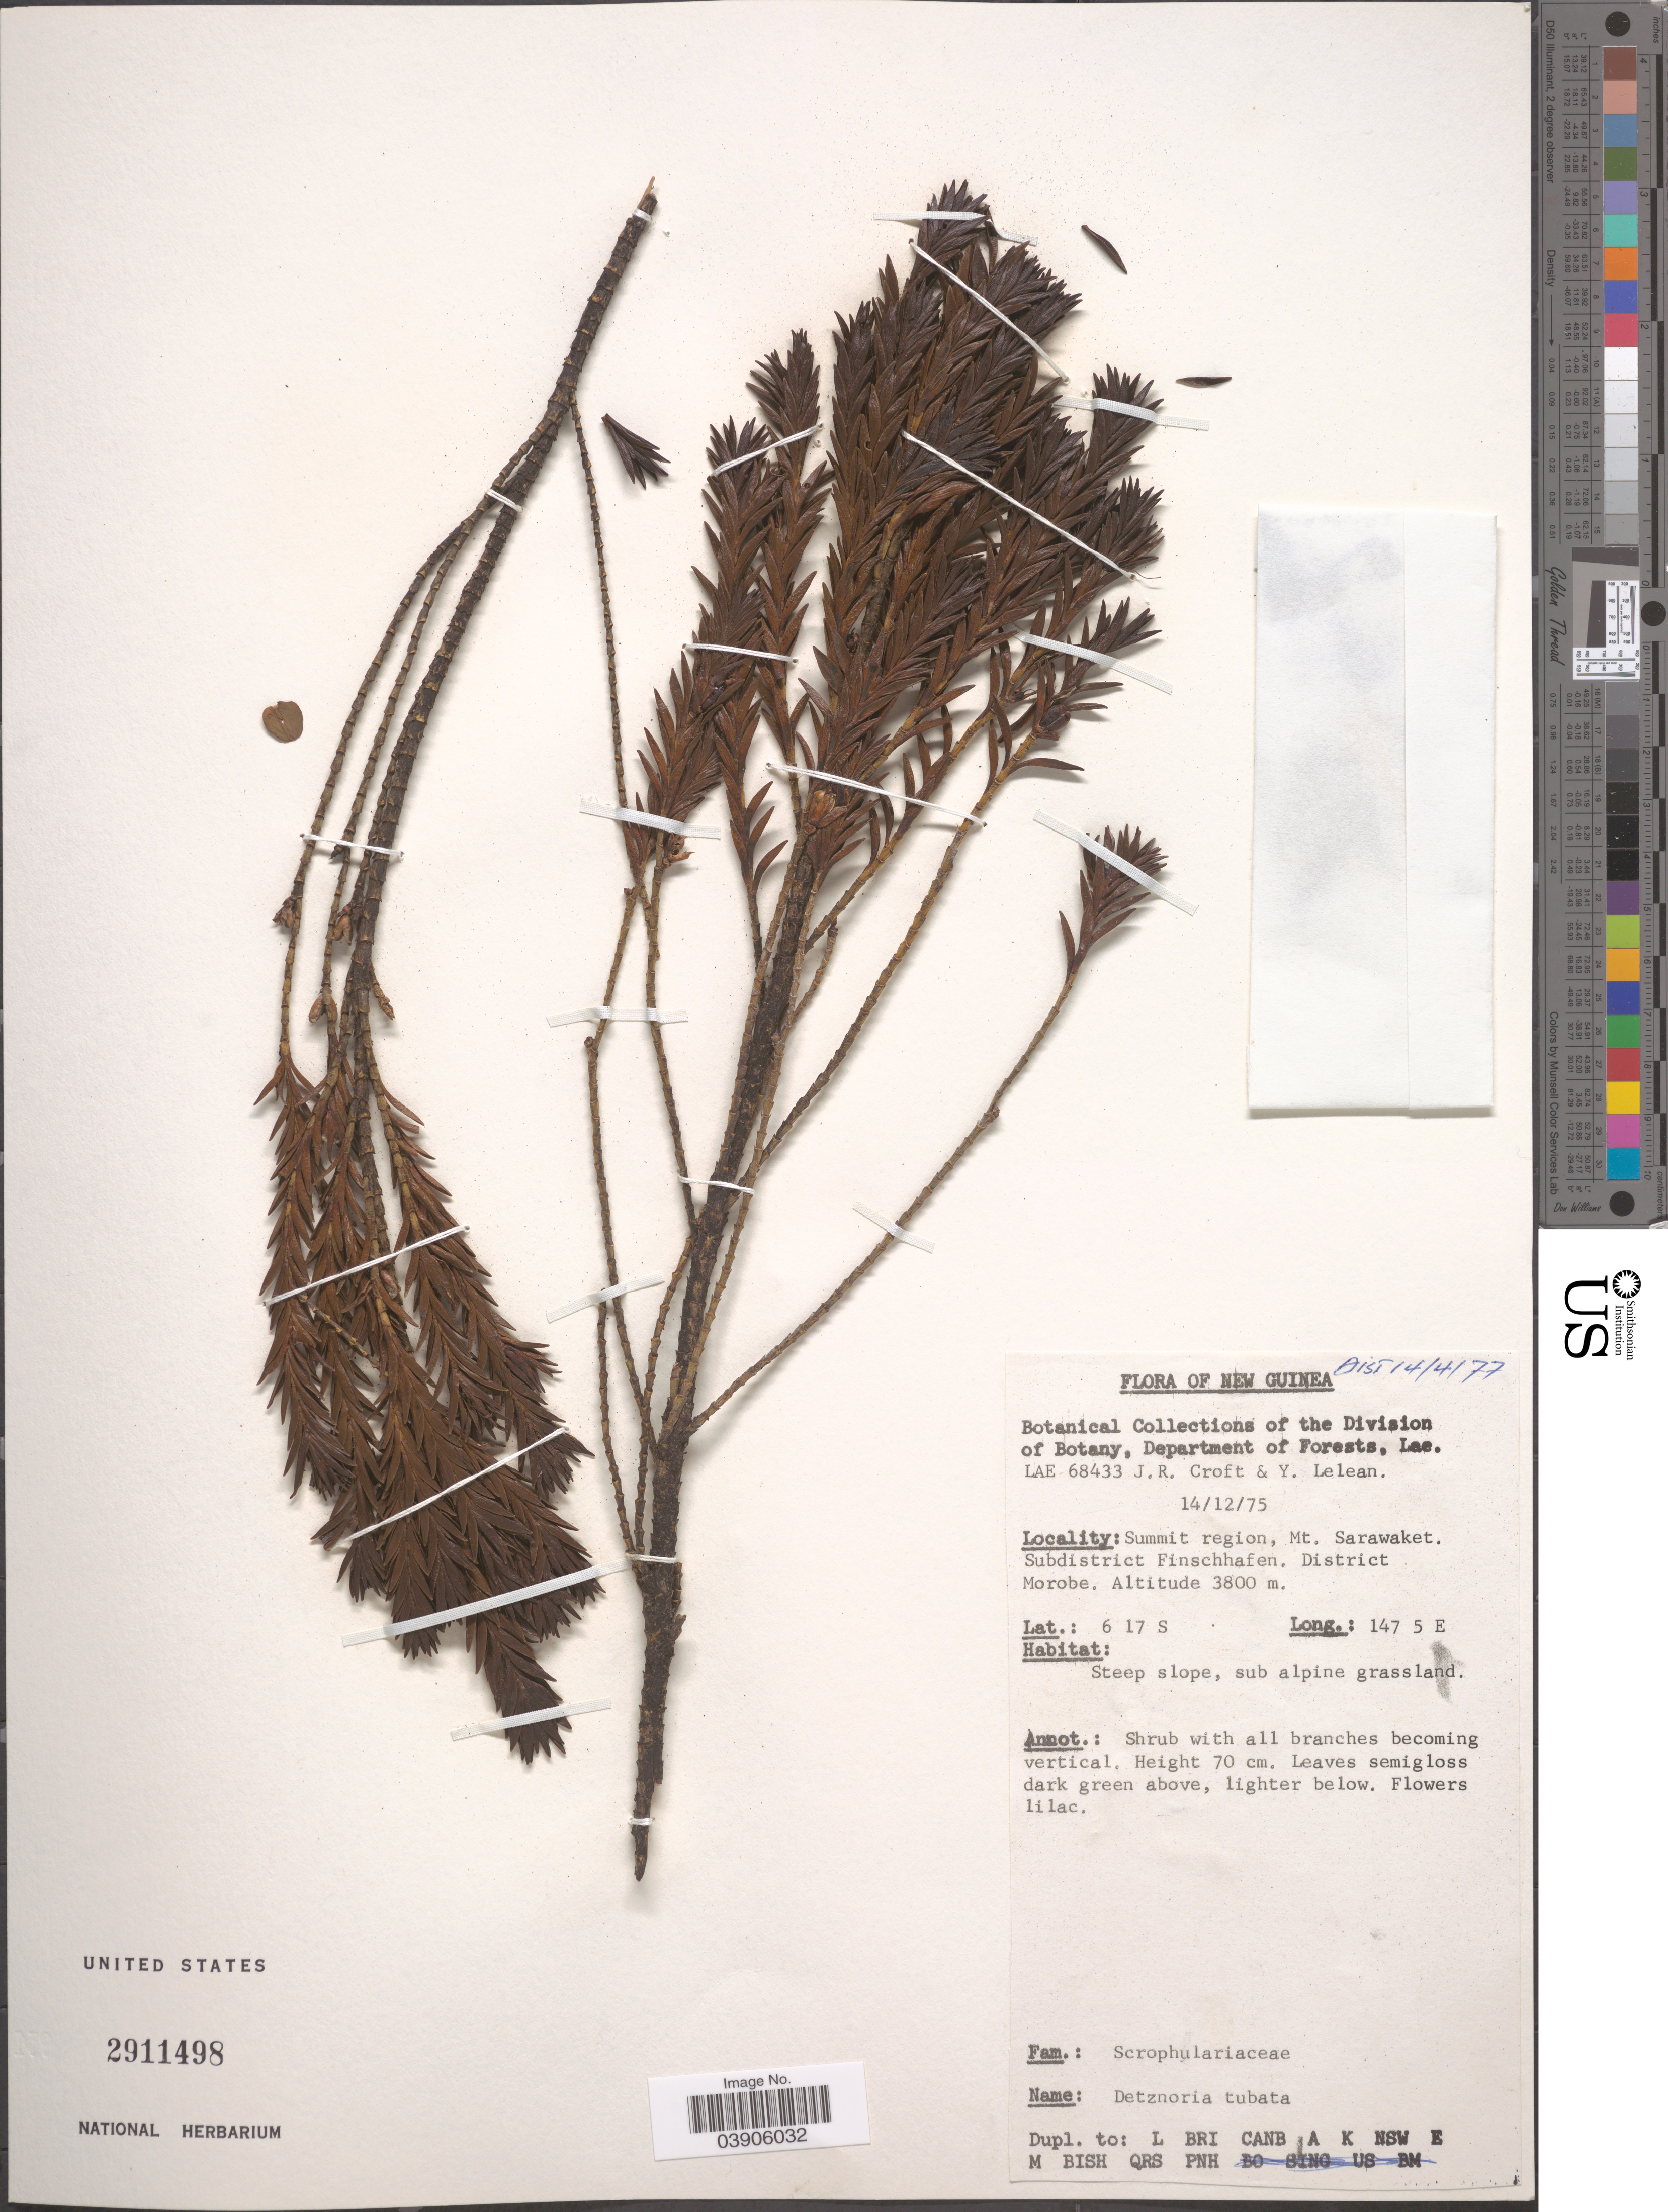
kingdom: Plantae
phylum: Tracheophyta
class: Magnoliopsida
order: Lamiales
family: Plantaginaceae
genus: Detzneria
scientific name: Detzneria tubata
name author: Diels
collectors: J. R. Croft & Y. Lelean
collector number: LAE 68433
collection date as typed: Transcribed d/m/y: 14/12/75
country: Papua New Guinea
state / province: Morobe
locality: New Guinea. Summit region, Mt. Sarawaket. Subdistrict Finschhafen. District Morobe.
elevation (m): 3800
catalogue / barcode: US 2911498